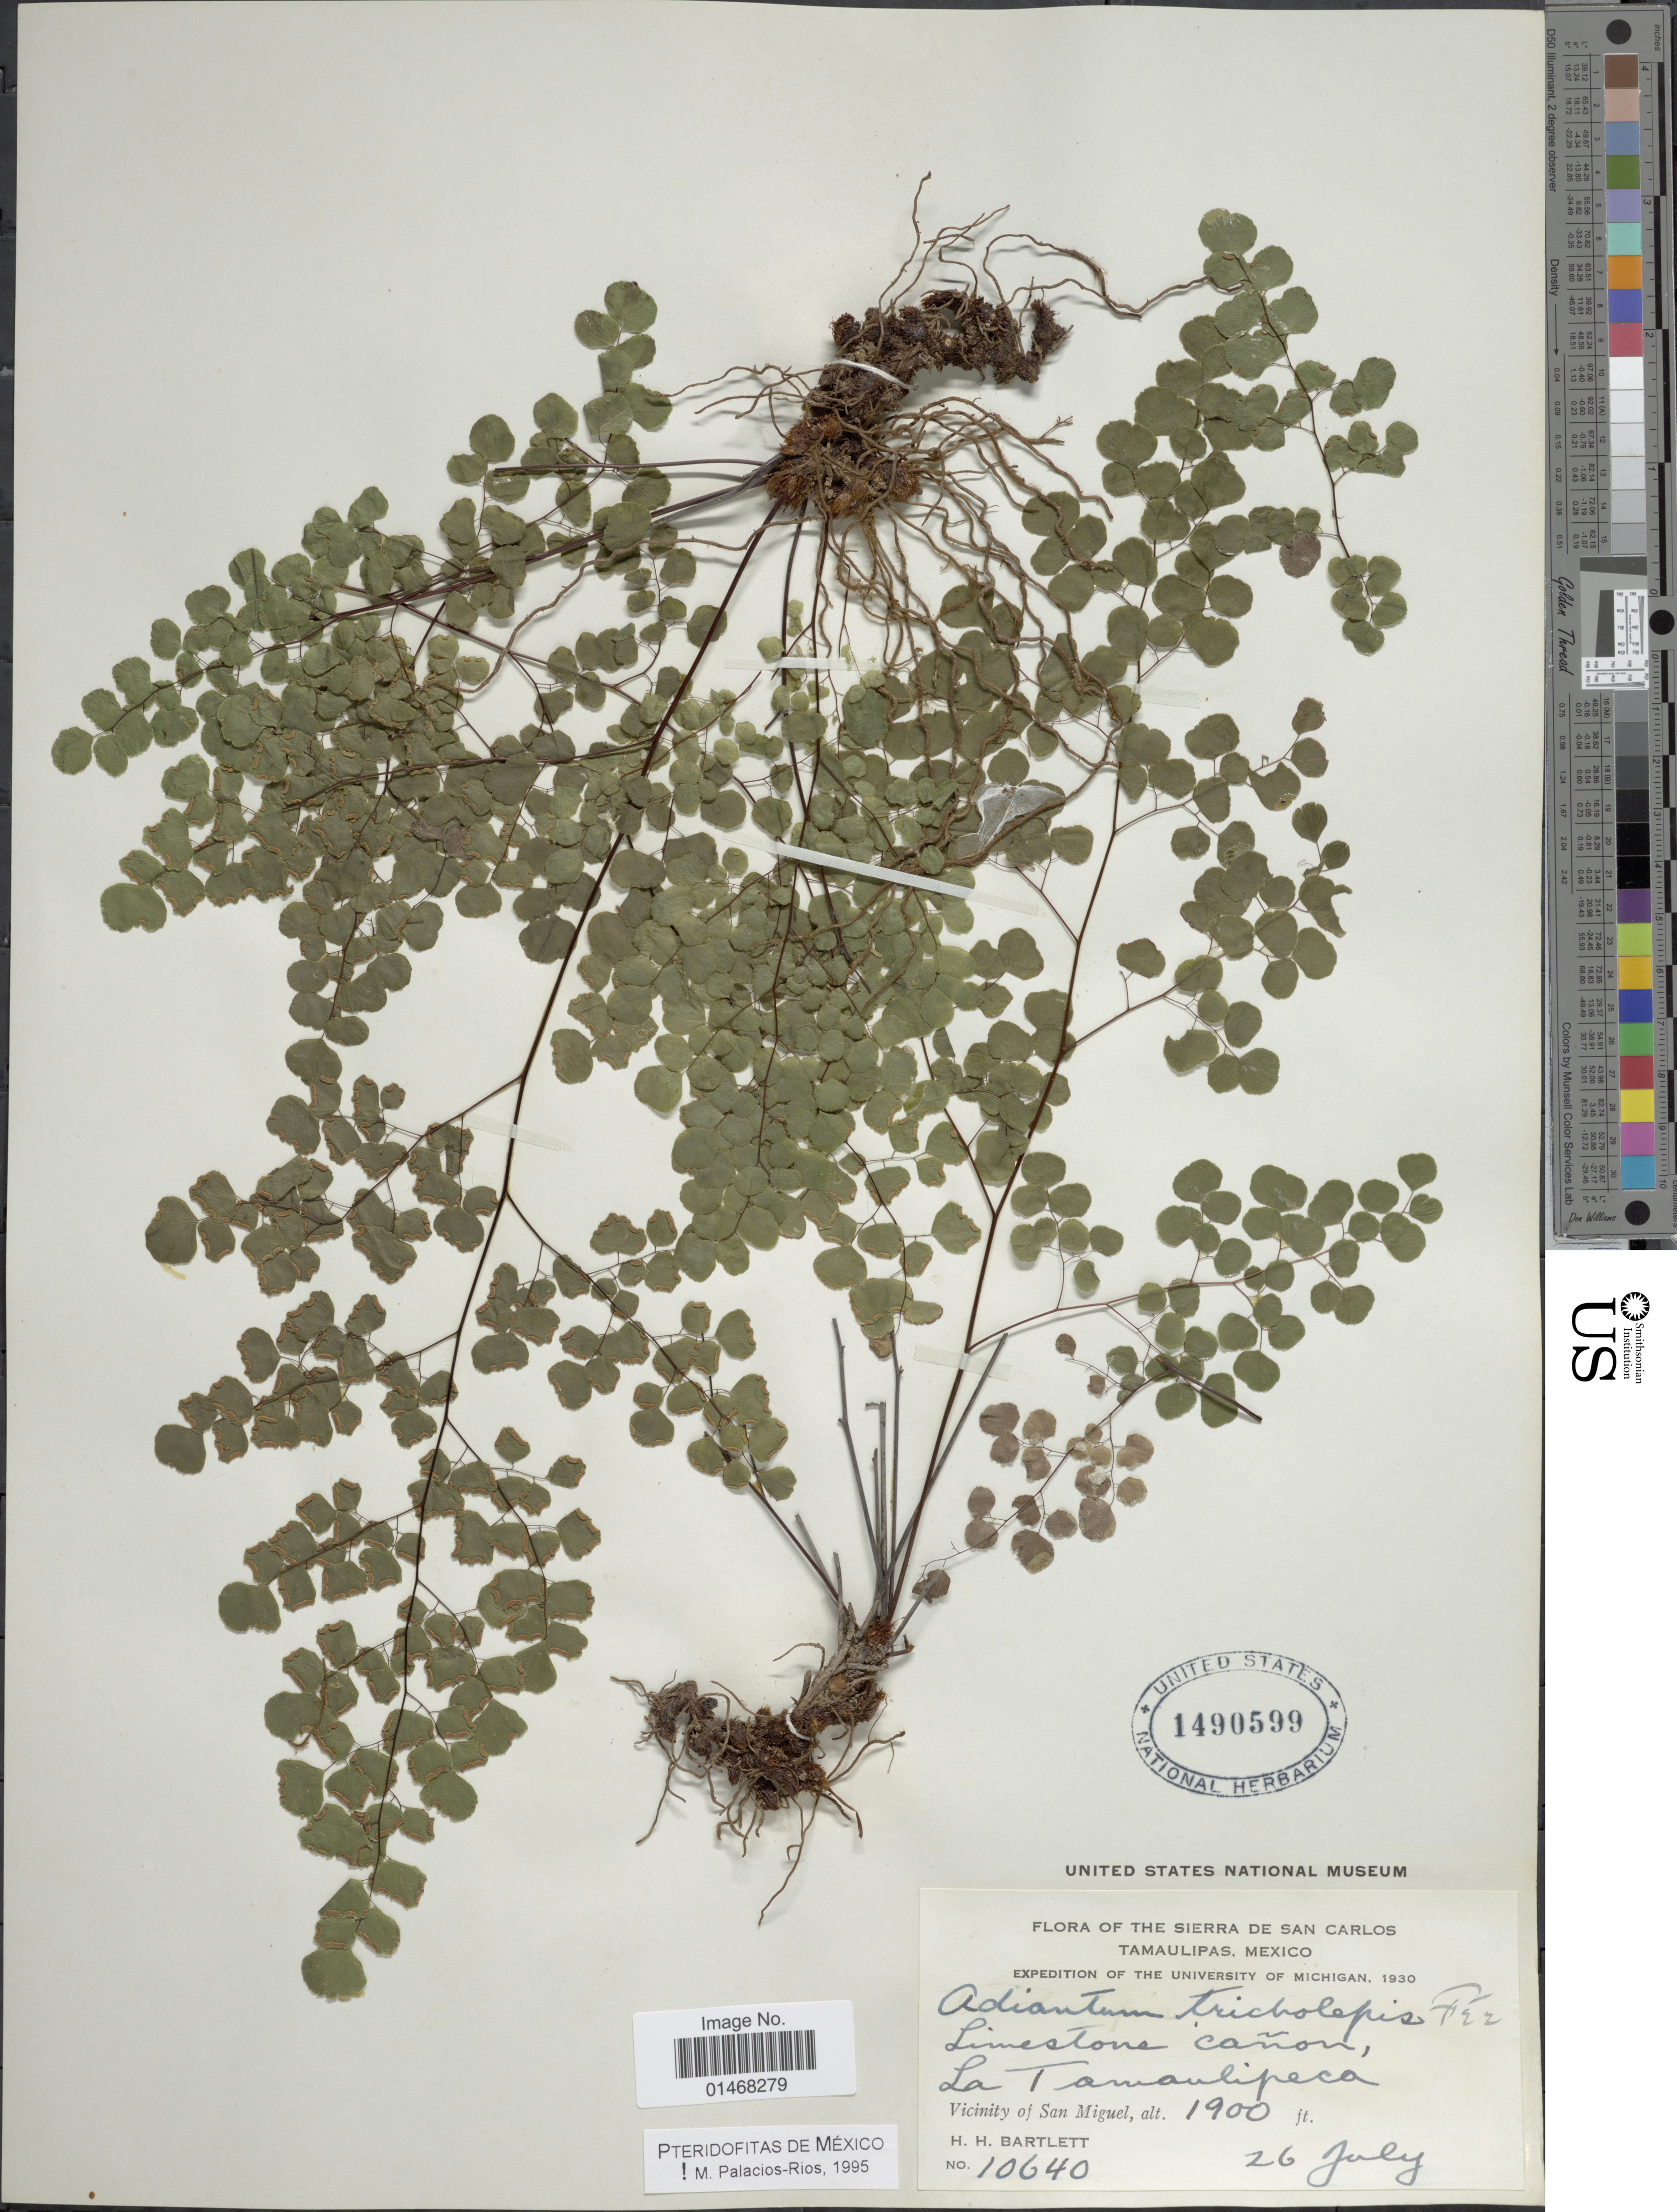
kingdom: Plantae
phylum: Tracheophyta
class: Polypodiopsida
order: Polypodiales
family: Pteridaceae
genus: Adiantum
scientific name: Adiantum tricholepis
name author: Fée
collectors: H. H. Bartlett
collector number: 10640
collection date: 1930-07-26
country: Mexico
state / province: Tamaulipas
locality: The Sierra de San Carlos, Limestone cañon, La Tamaulipeca, Vicinity of San Miguel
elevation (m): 579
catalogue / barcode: US 1490599